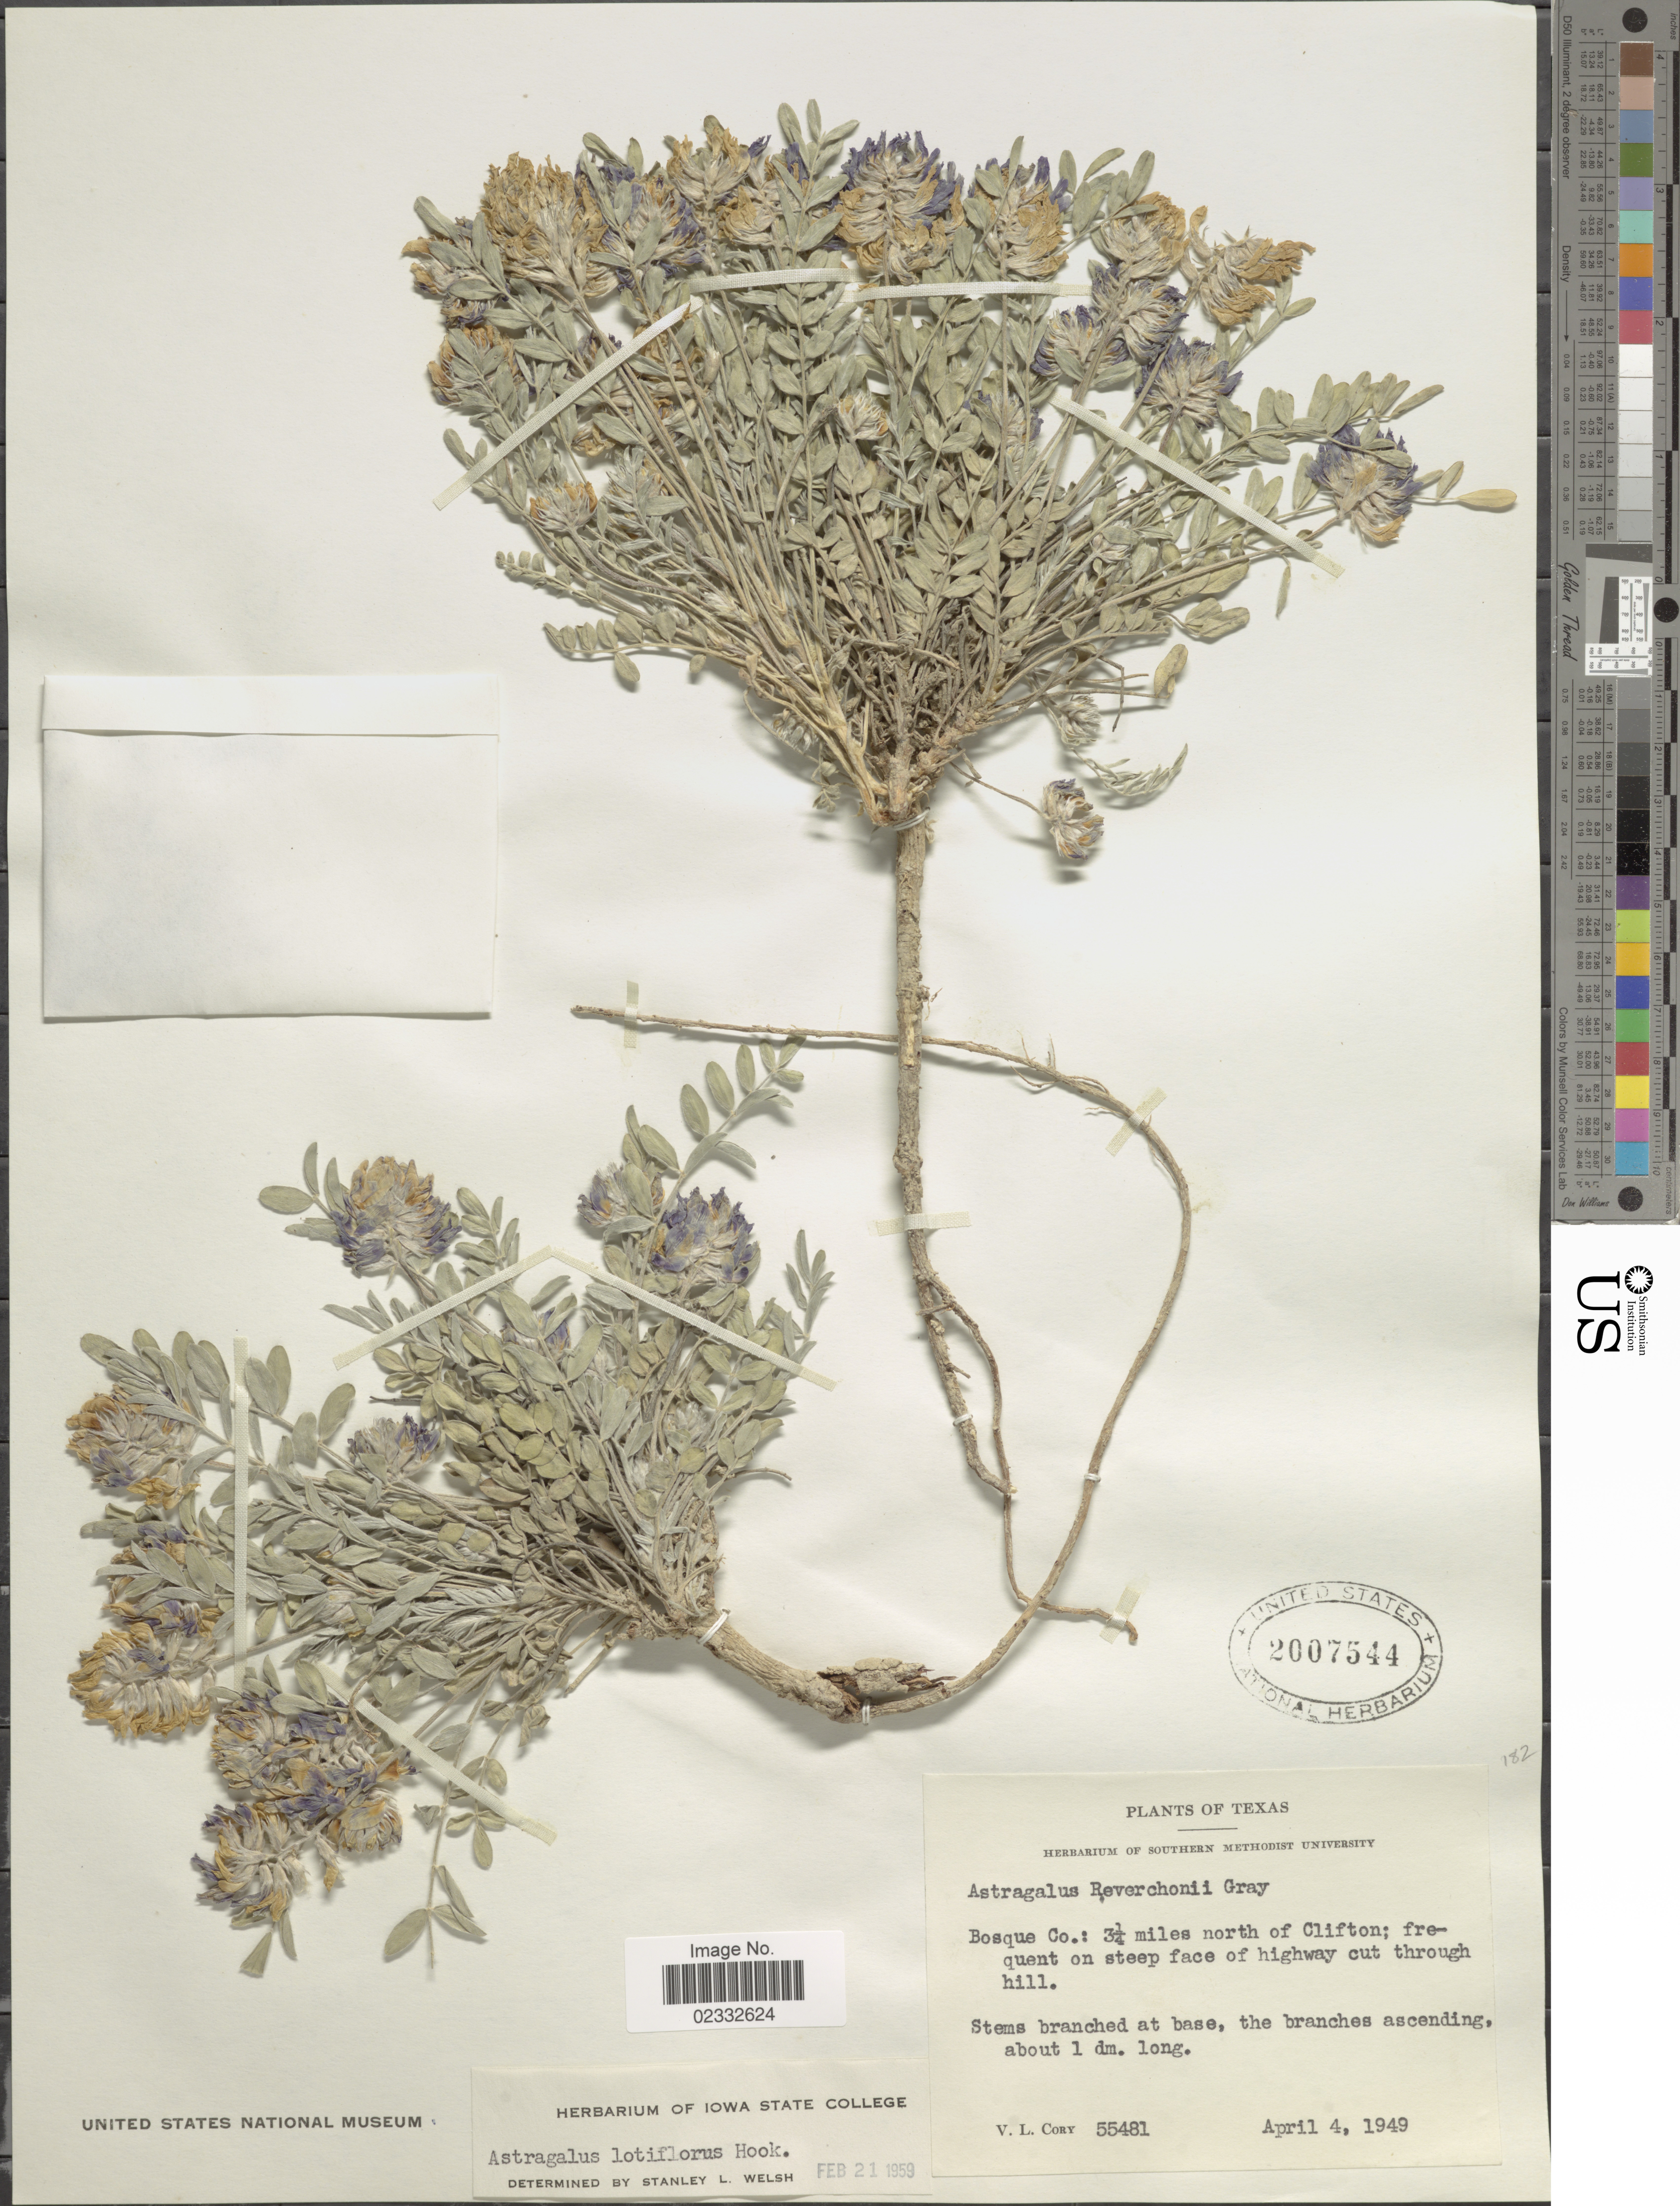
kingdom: Plantae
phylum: Tracheophyta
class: Magnoliopsida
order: Fabales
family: Fabaceae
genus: Astragalus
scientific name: Astragalus lotiflorus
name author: Hook.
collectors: V. Cory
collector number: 55481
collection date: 1949-04-04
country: United States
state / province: Texas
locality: Bosque Co.: 3¼ miles north of Clifton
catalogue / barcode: US 2007544